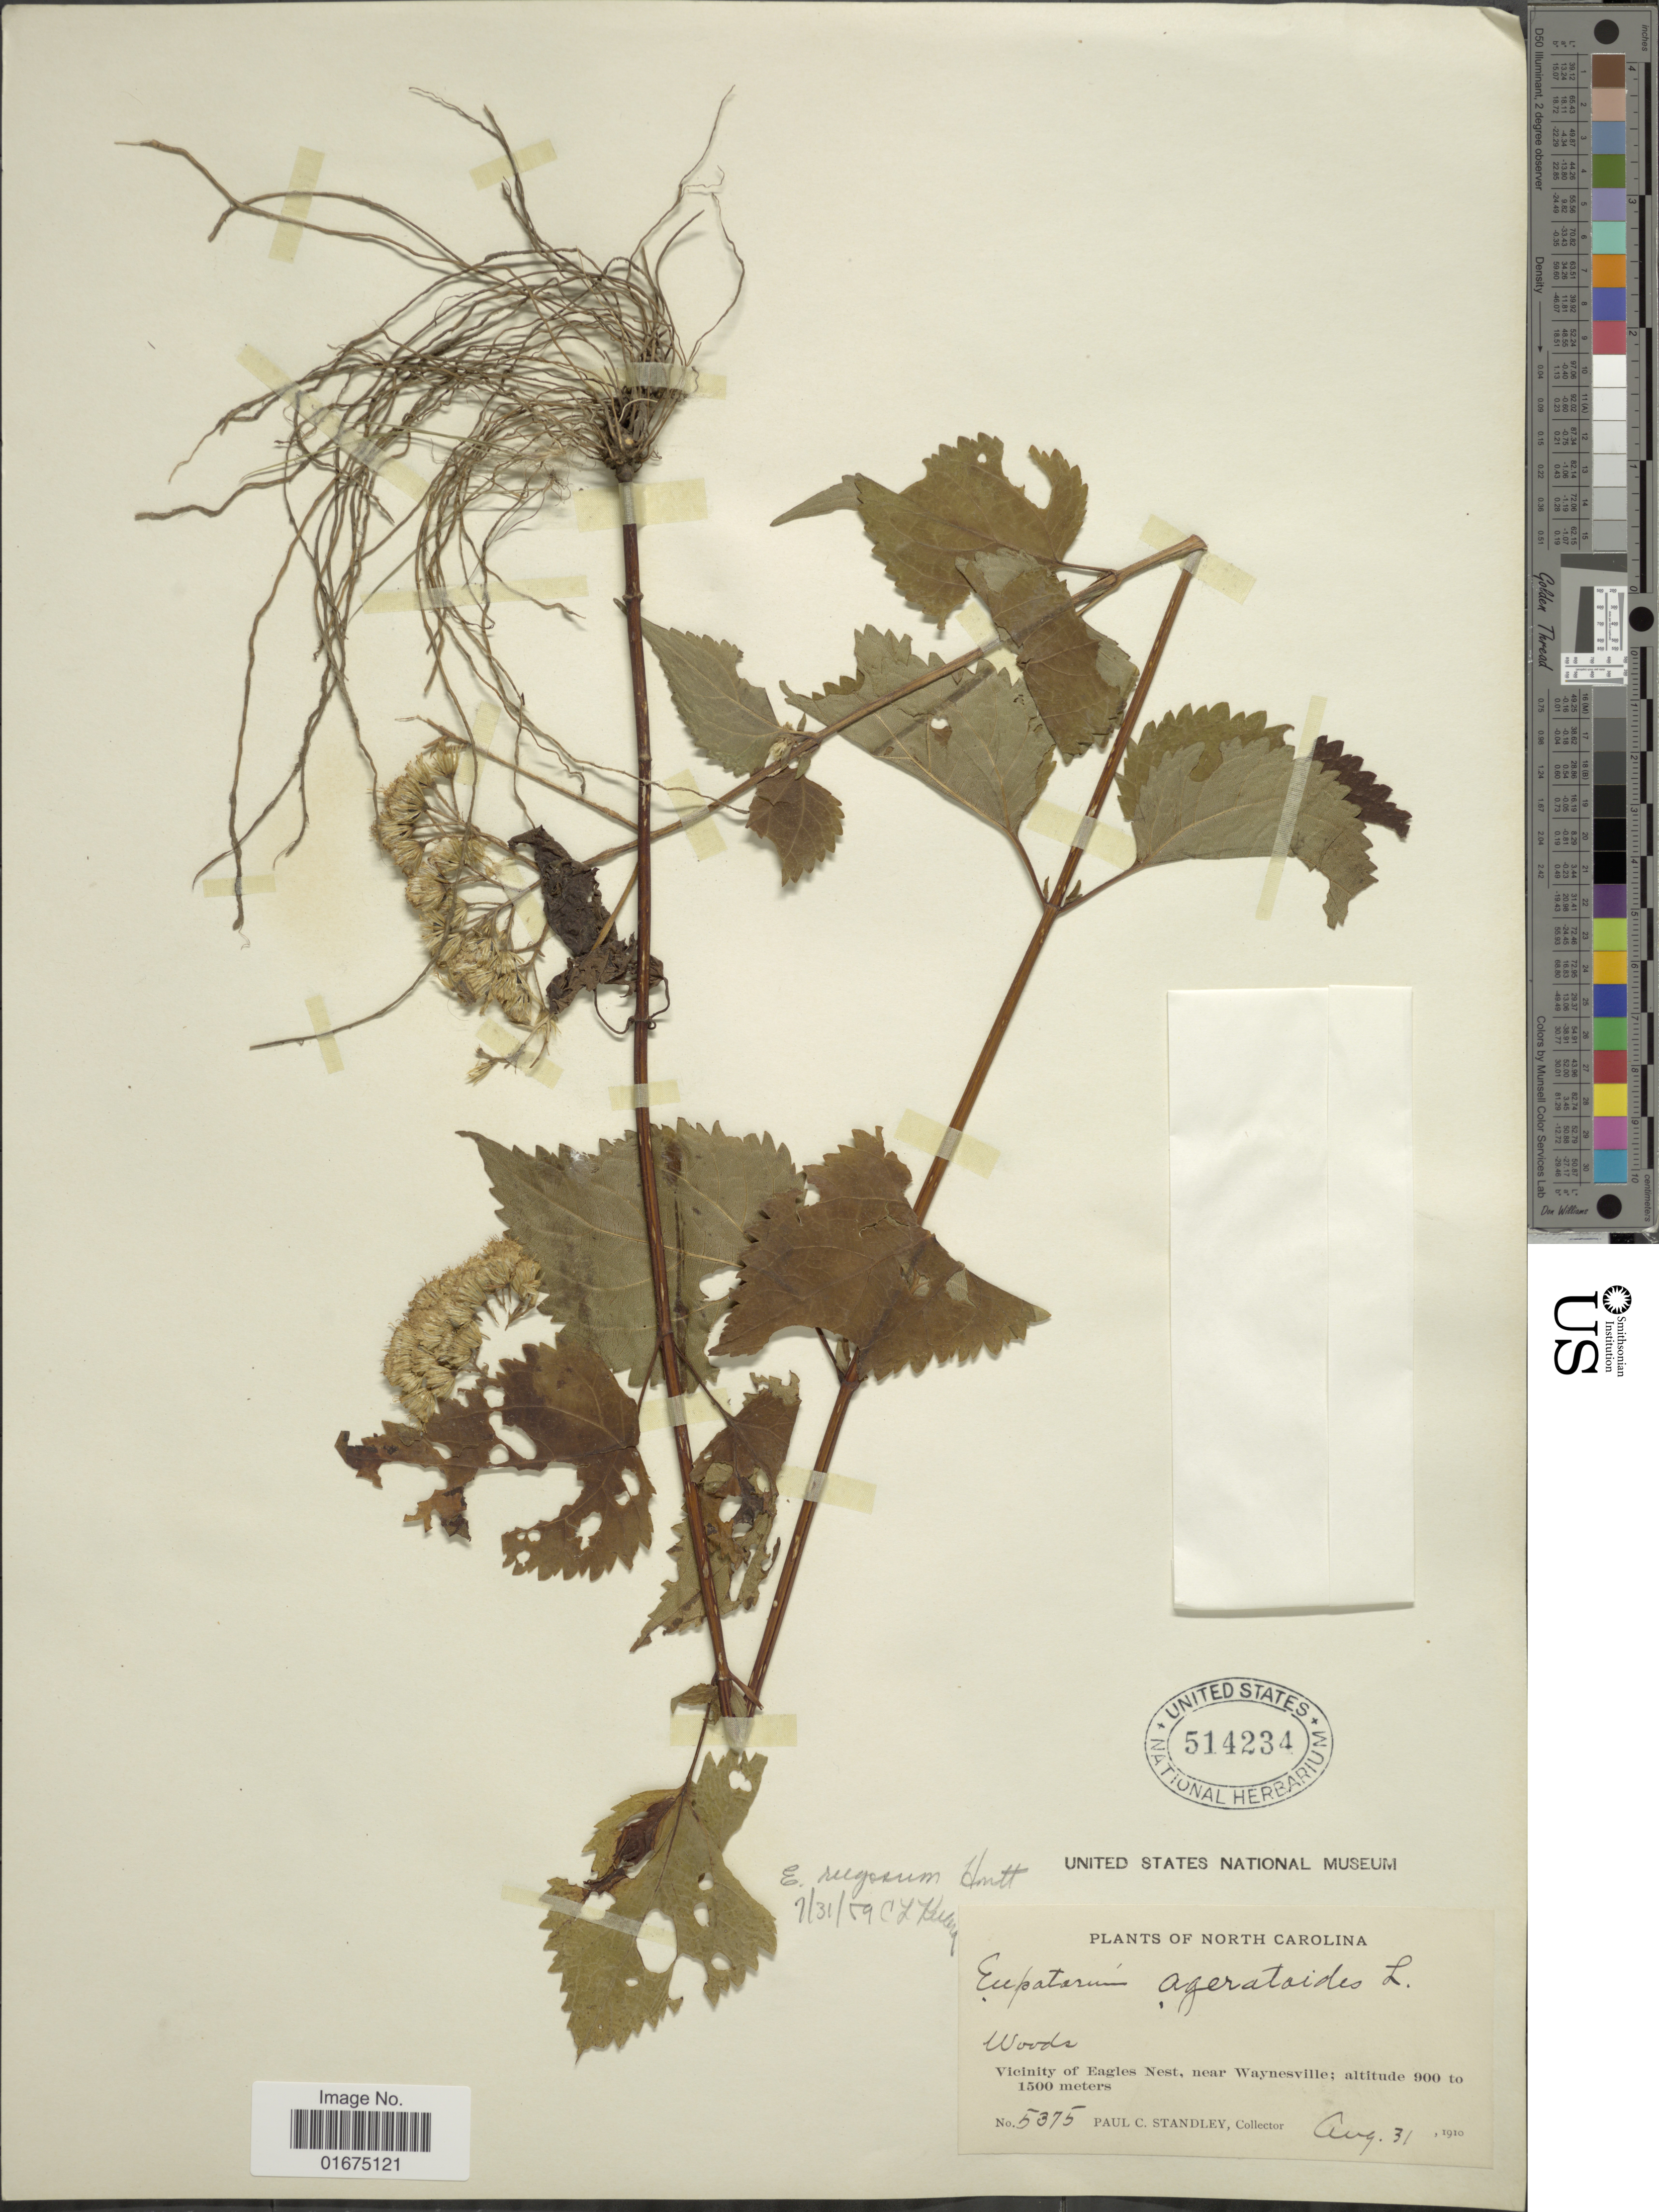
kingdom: Plantae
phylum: Tracheophyta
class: Magnoliopsida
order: Asterales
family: Asteraceae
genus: Ageratina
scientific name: Ageratina altissima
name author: (L.) R.M. King & H. Rob.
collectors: P. C. Standley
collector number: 5375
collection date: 1910-08-31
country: United States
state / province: North Carolina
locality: Vicinity of Eagles Nest, near Waynesville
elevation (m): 900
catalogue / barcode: US 514234